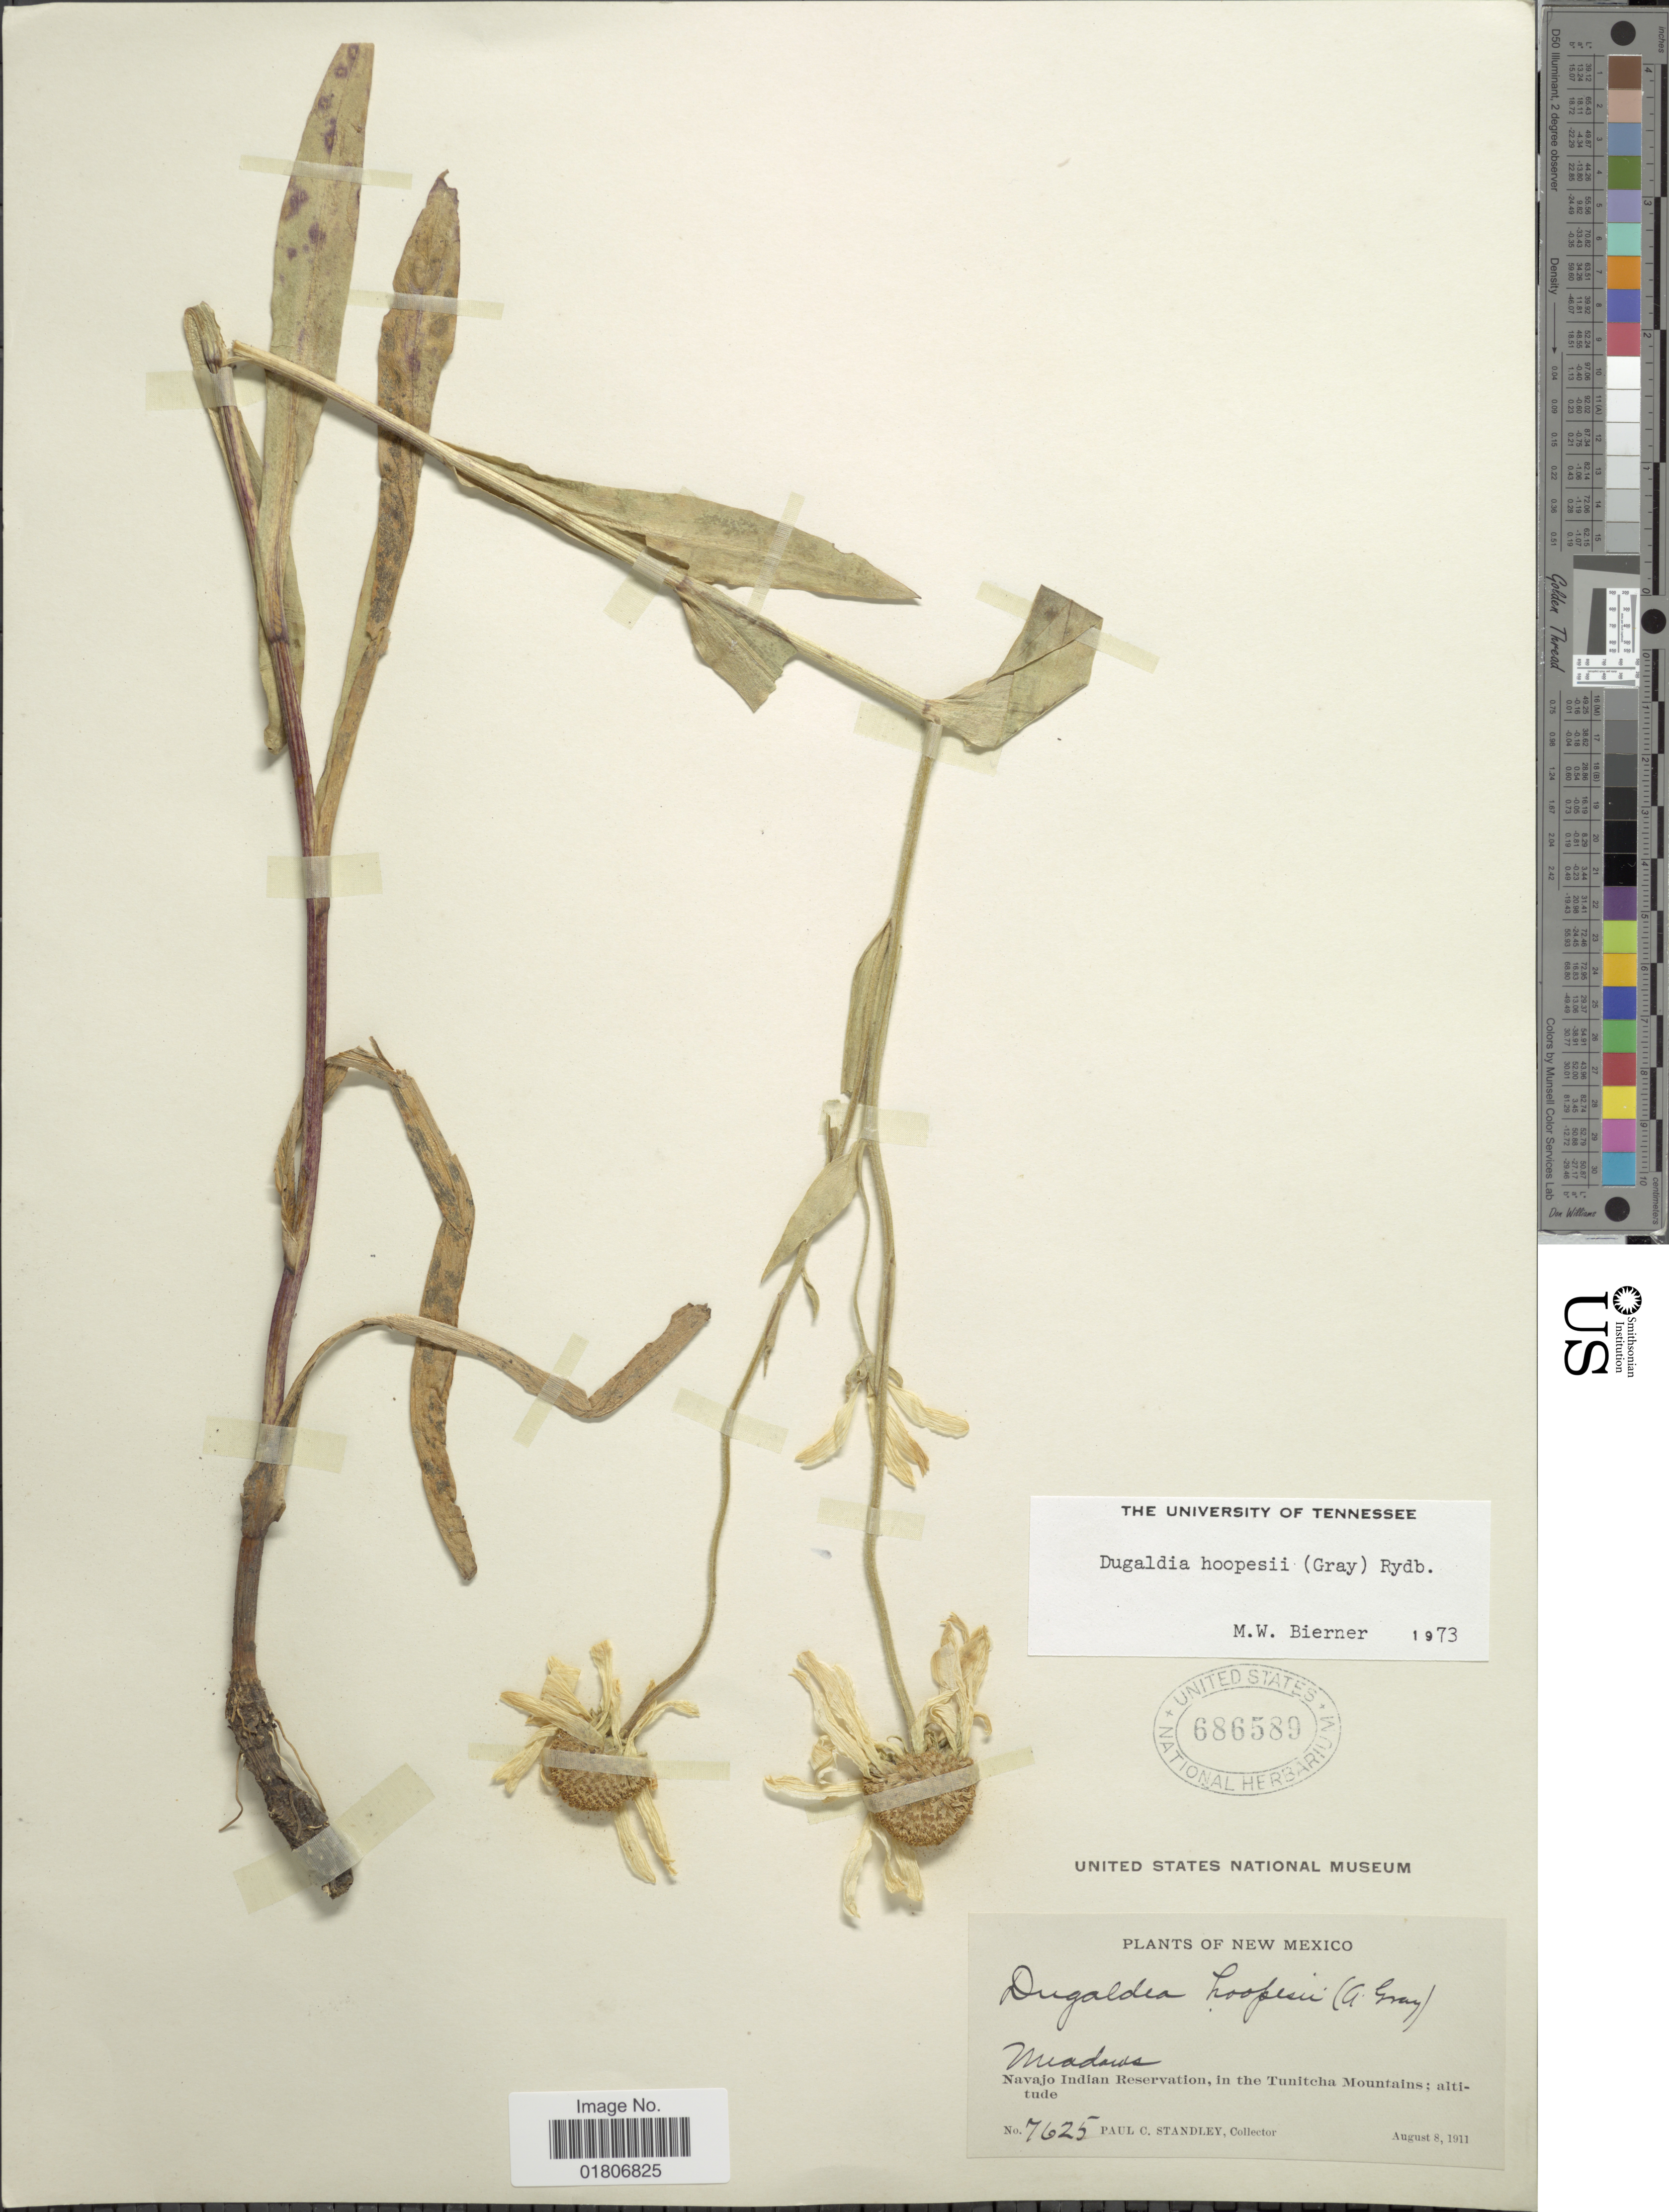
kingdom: Plantae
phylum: Tracheophyta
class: Magnoliopsida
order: Asterales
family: Asteraceae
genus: Dugaldia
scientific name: Dugaldia hoopesii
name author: (A. Gray) Rydb.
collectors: P. C. Standley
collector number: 7625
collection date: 1911-08-08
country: United States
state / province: New Mexico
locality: Navajo Indian Reservation, in the Tunitcha Mountains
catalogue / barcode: US 686589